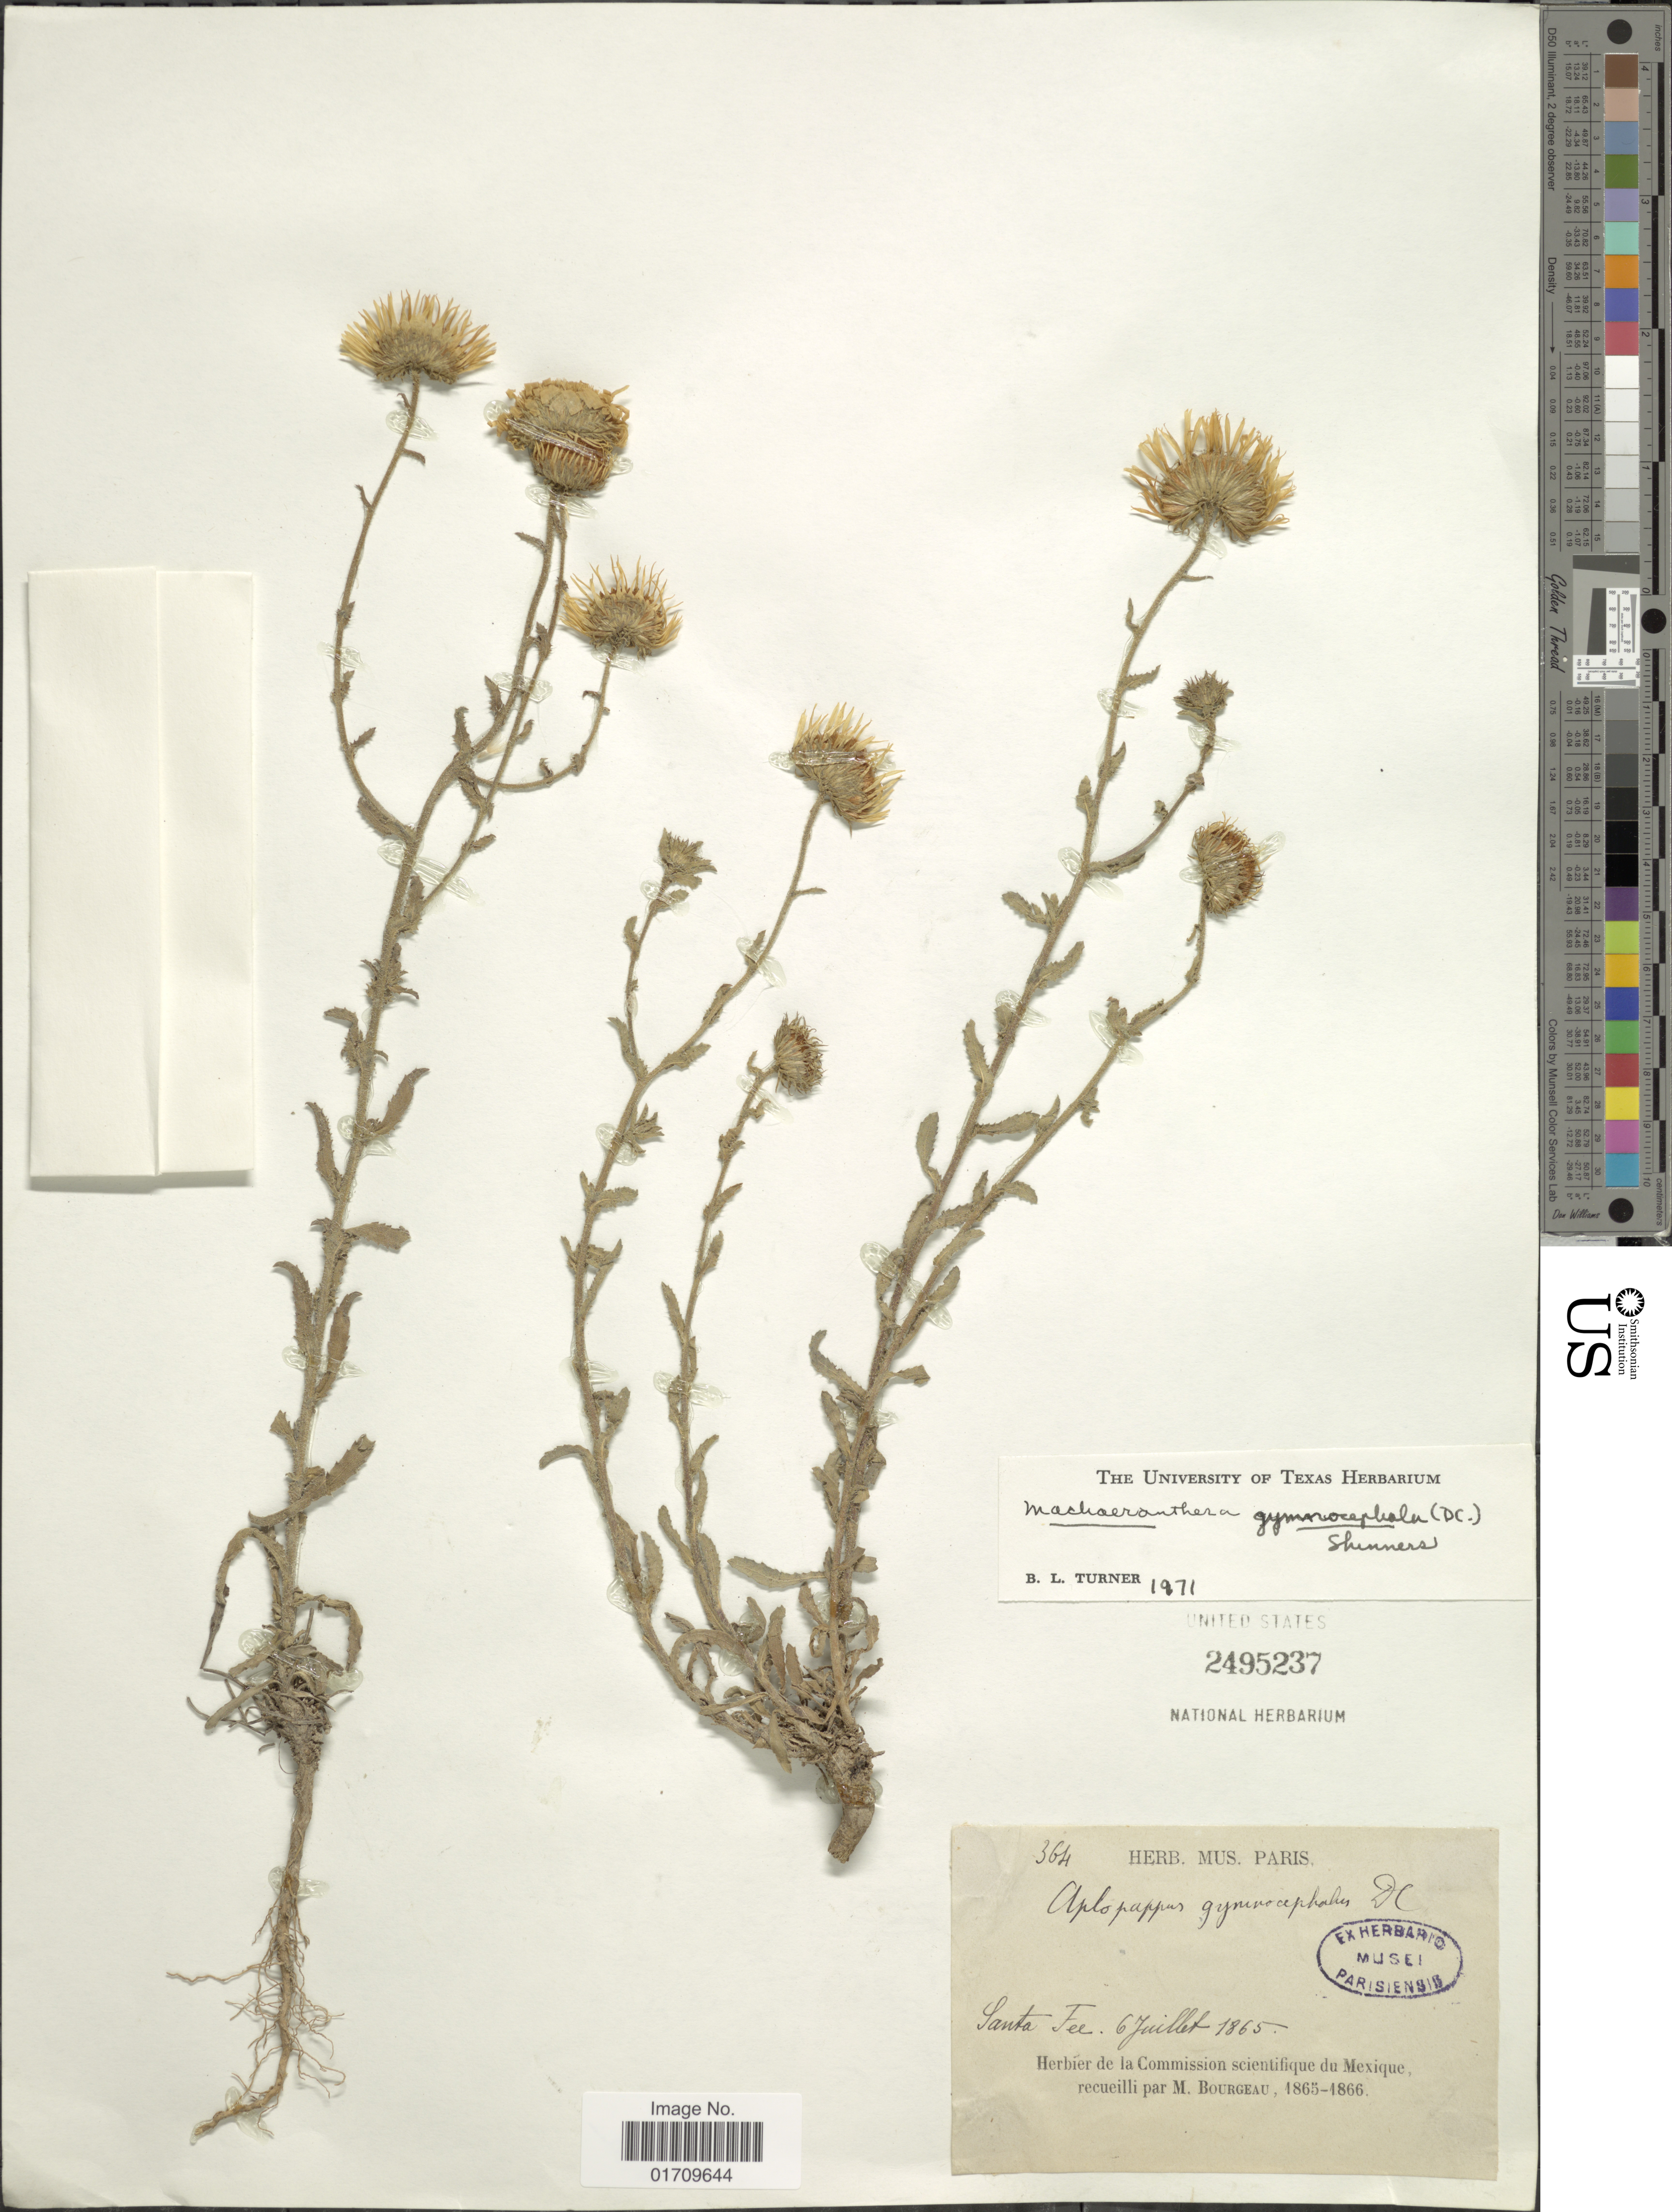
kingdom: Plantae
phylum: Tracheophyta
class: Magnoliopsida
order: Asterales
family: Asteraceae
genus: Machaeranthera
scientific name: Machaeranthera gymnocephala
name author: (DC.) Shinners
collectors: M. Bourgeau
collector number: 364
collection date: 1865-07-06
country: Mexico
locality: Santa Fe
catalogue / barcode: US 2495237